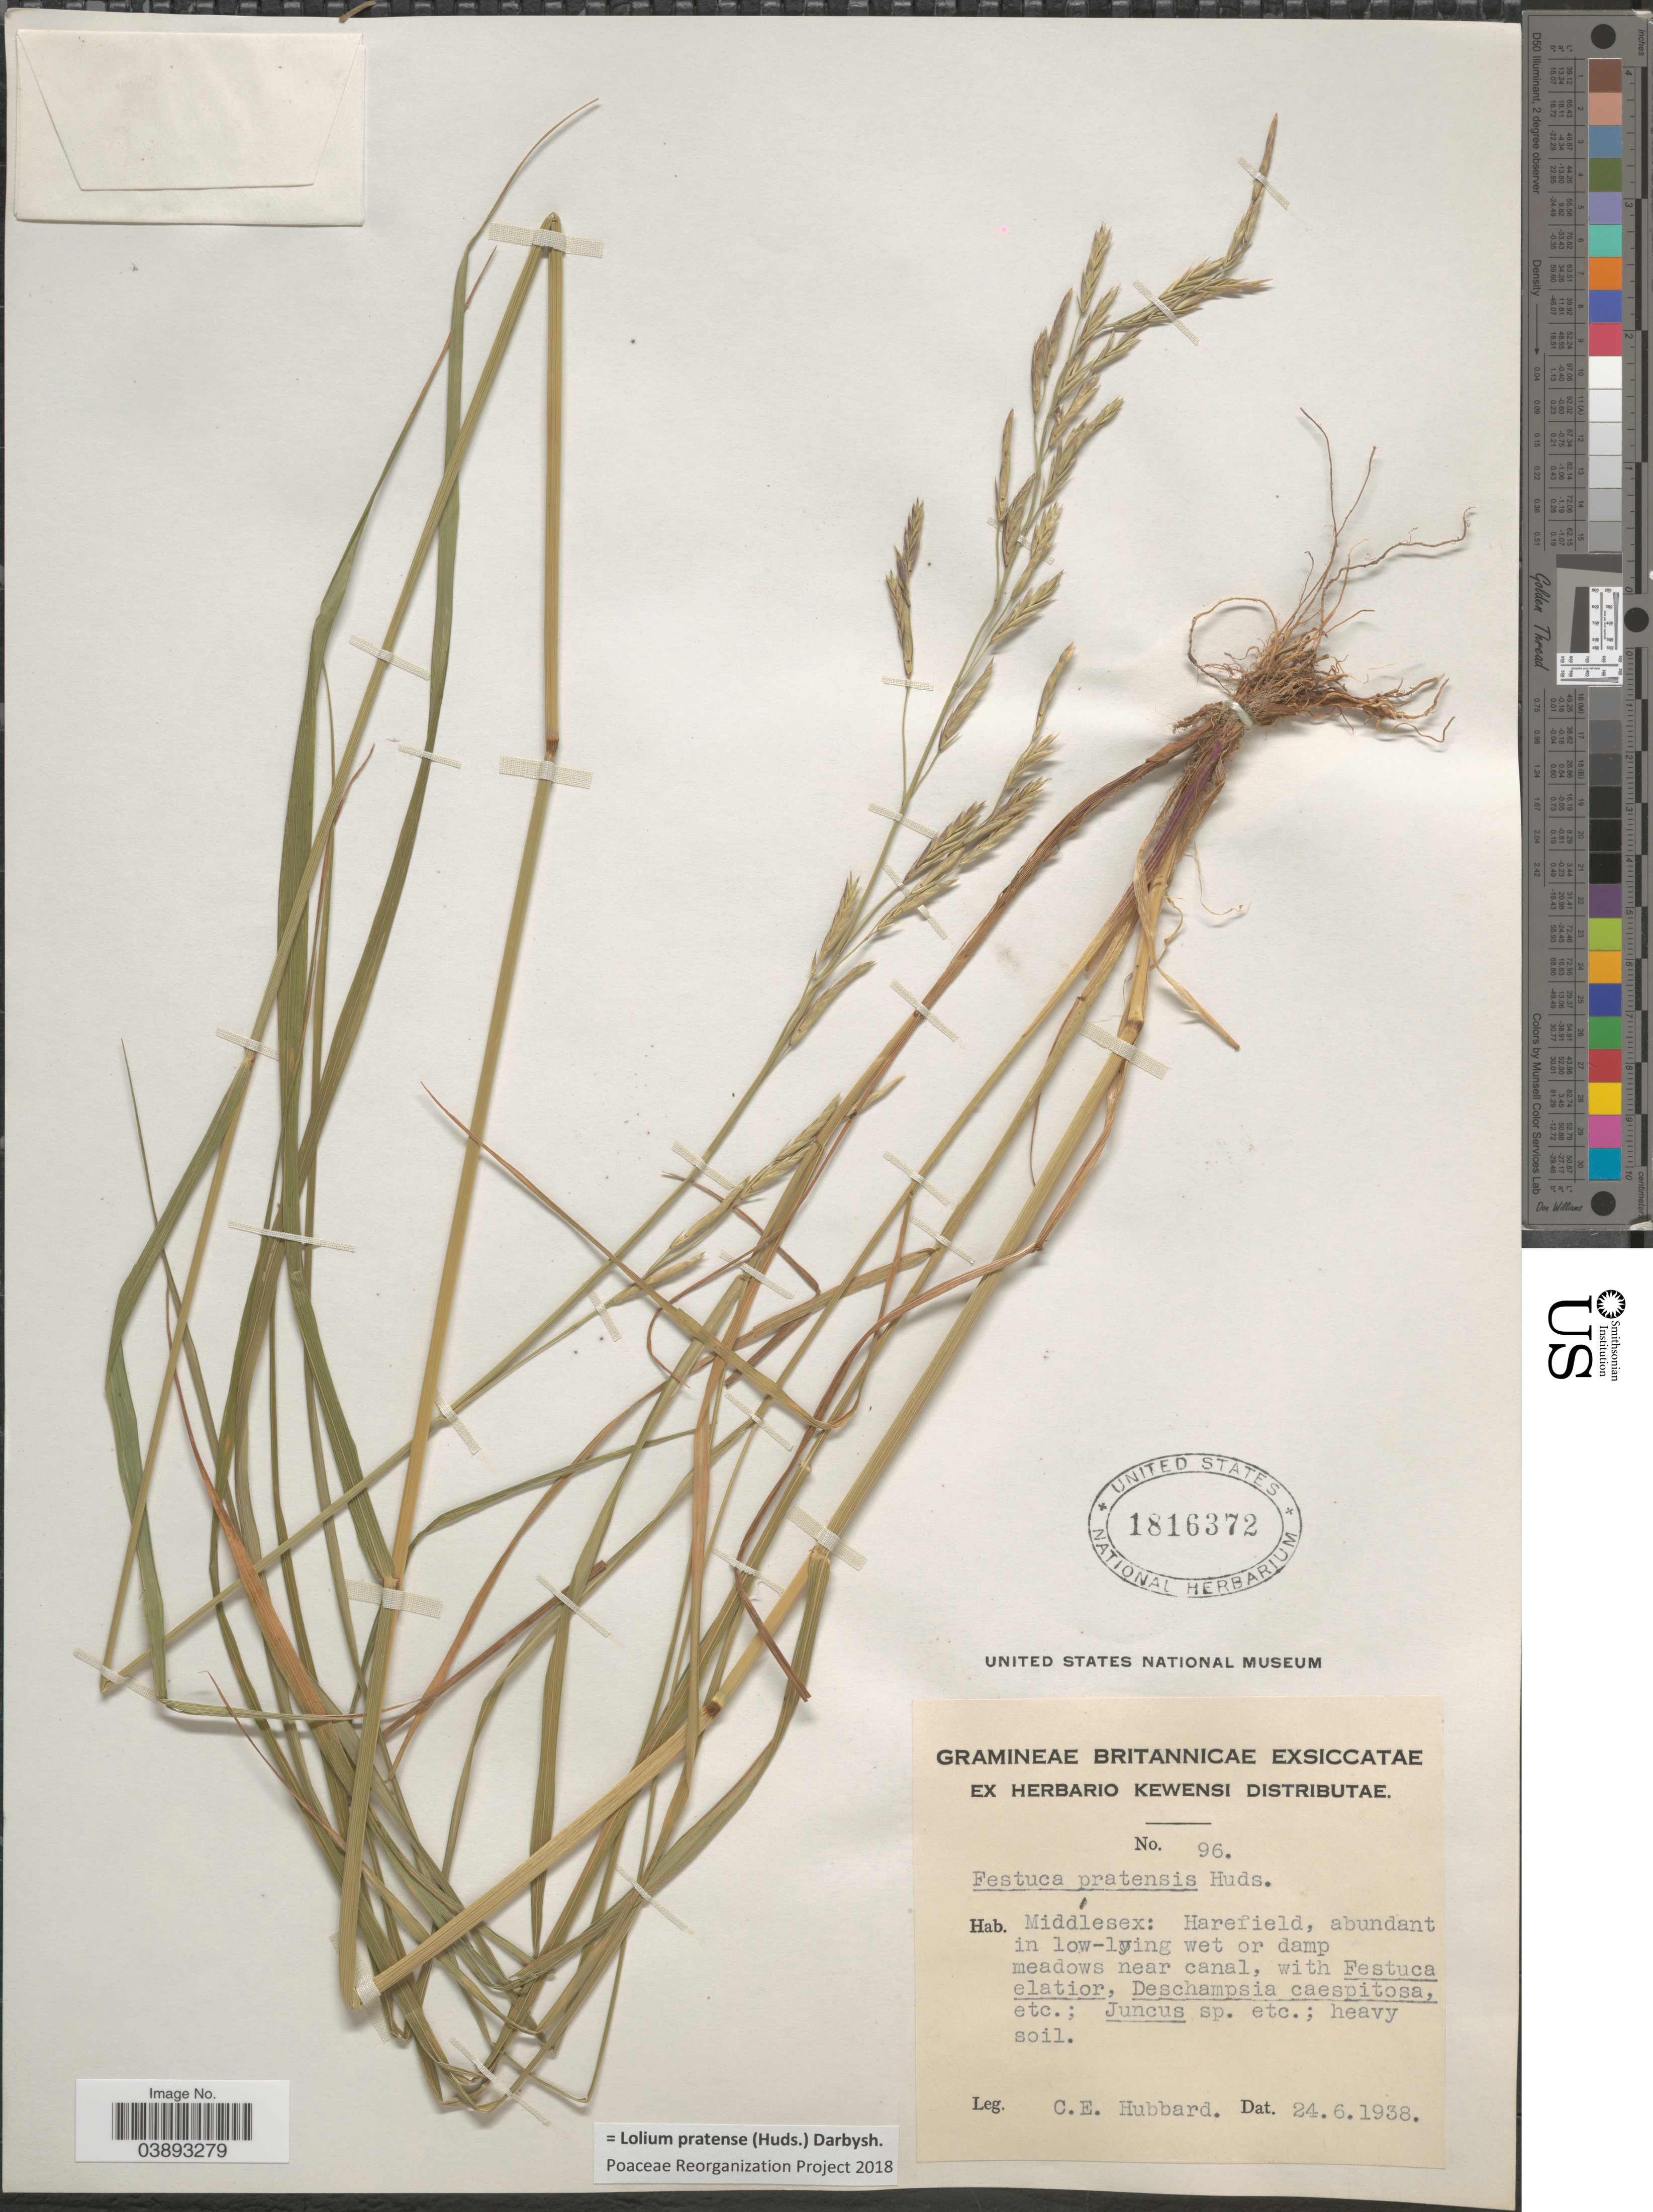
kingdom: Plantae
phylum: Tracheophyta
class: Liliopsida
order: Poales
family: Poaceae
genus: Lolium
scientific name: Lolium pratense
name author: (Huds.) Darbysh.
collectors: C. E. Hubbard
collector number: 96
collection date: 1938-06-24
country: United Kingdom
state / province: England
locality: Middlesex: Harefield, abundant in low-lying wet or damp meadows near canal.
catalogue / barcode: US 1816372